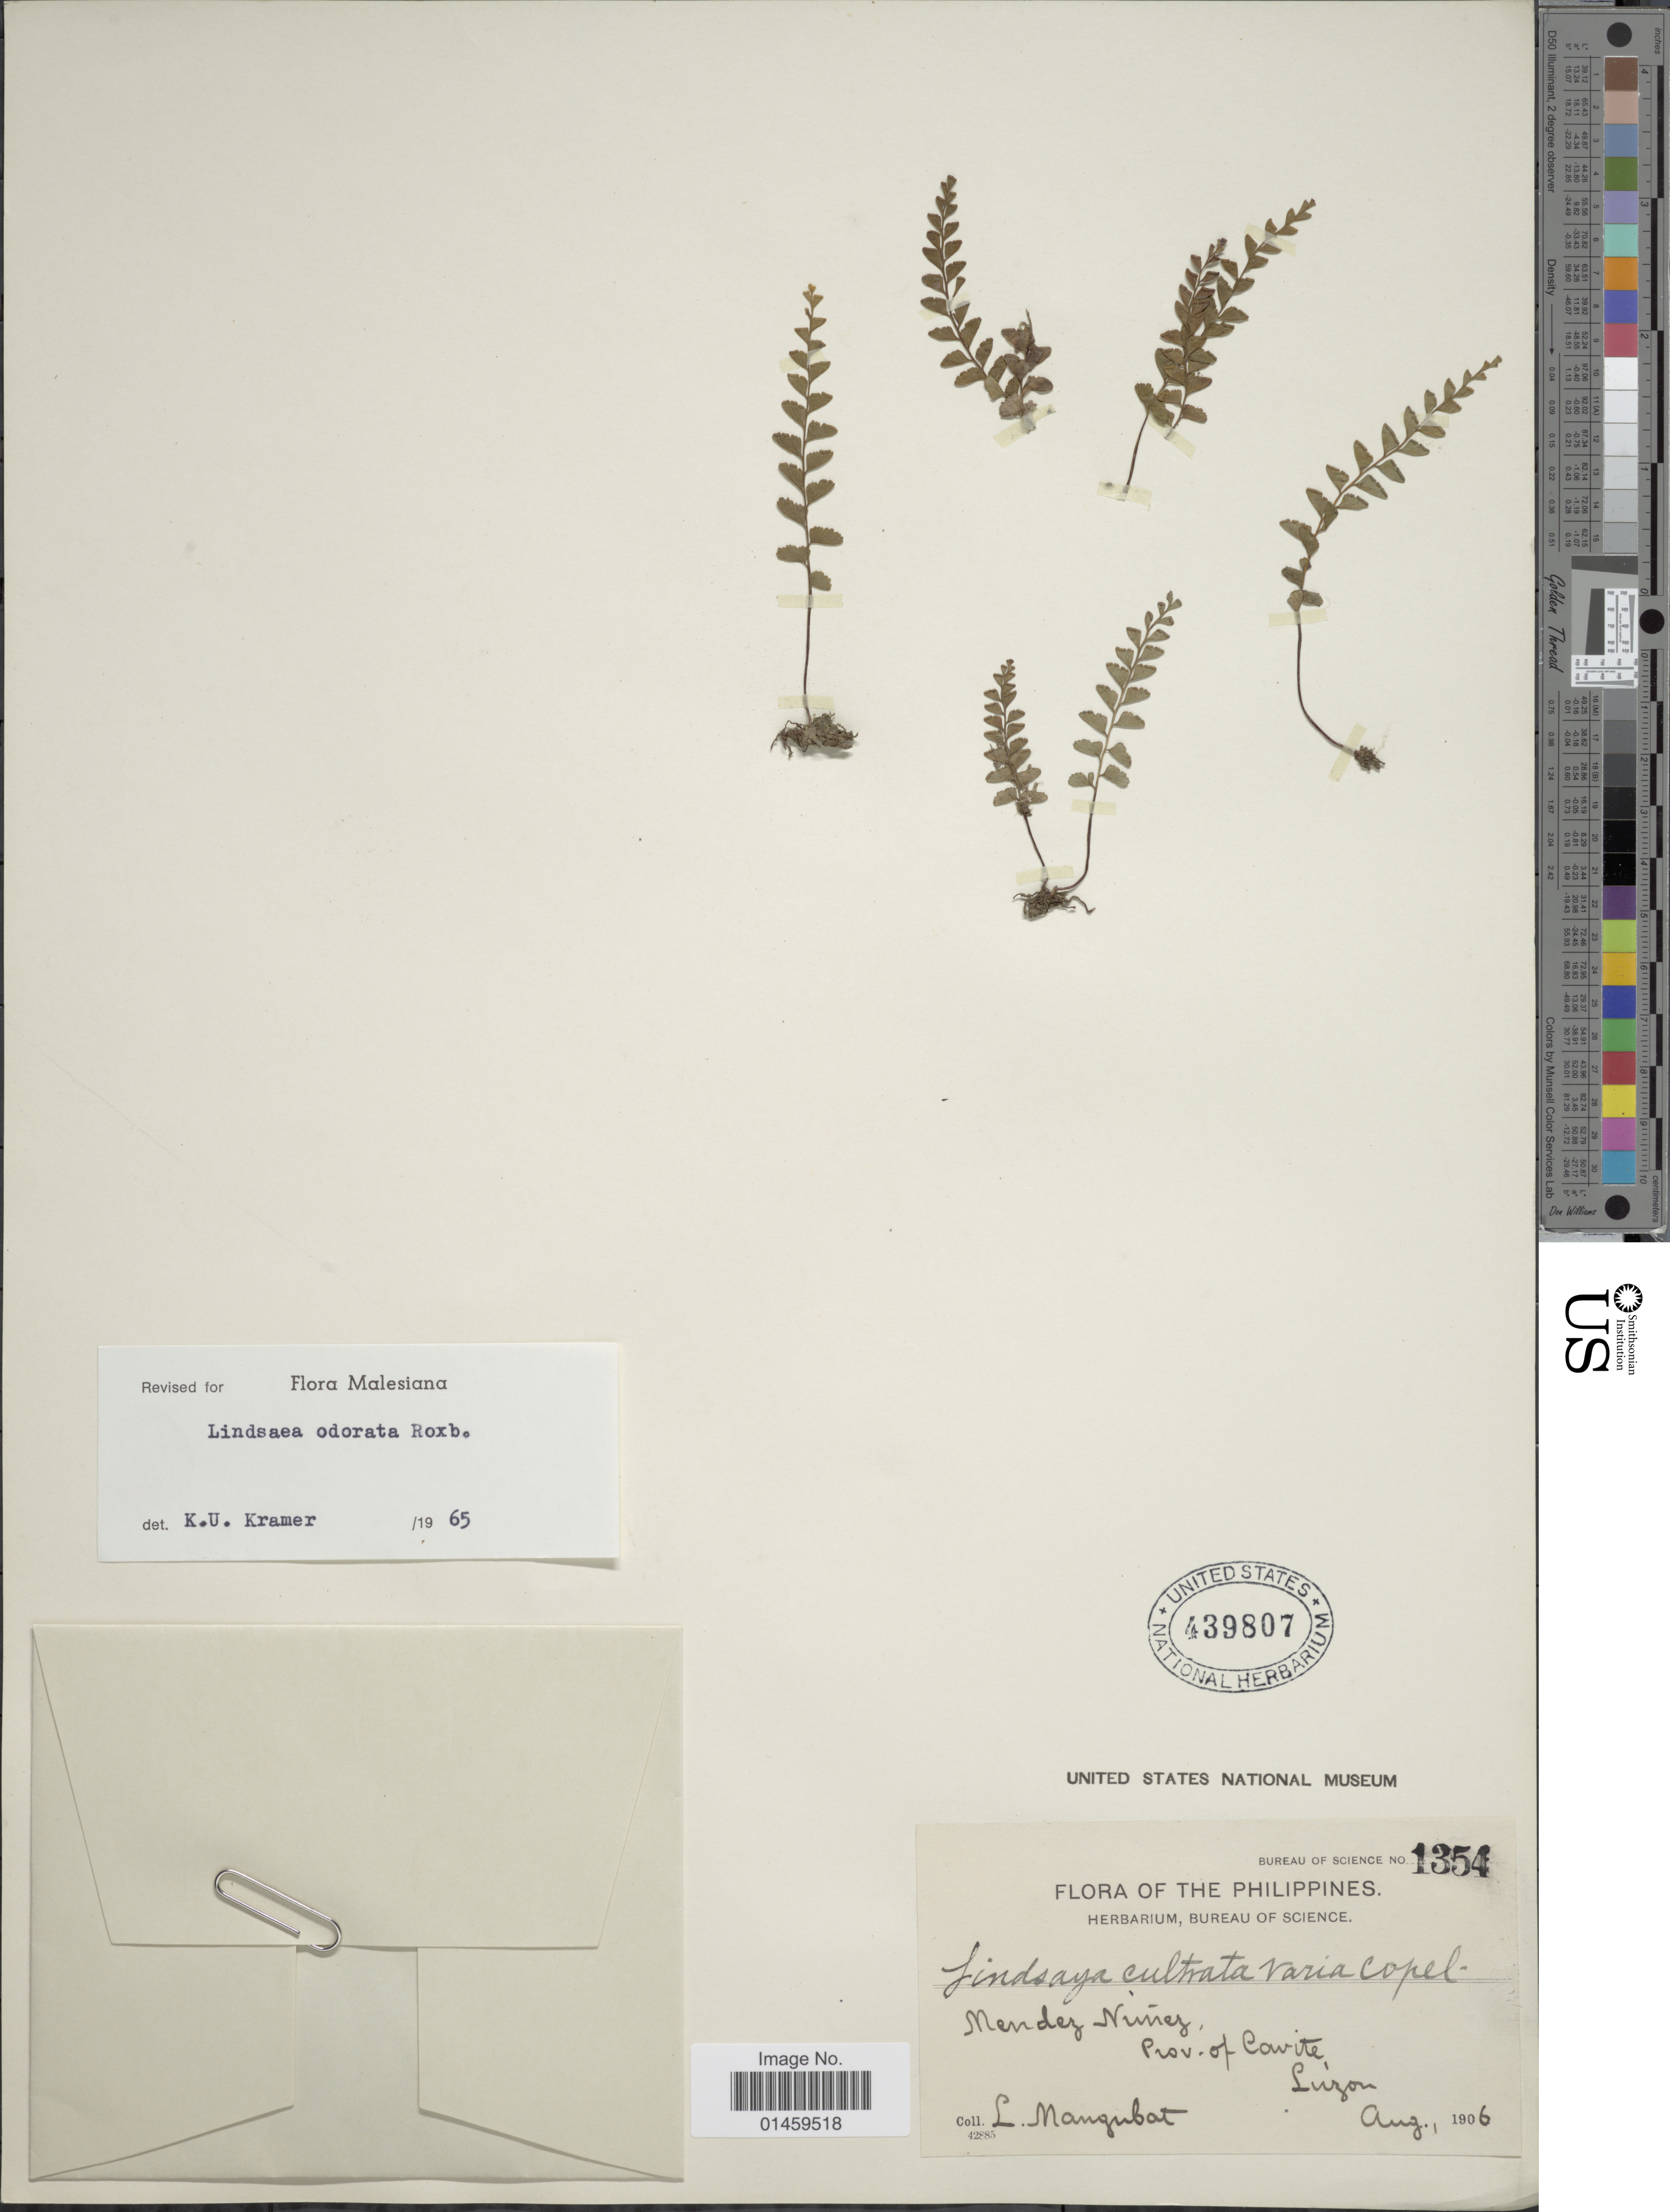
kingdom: Plantae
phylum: Tracheophyta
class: Polypodiopsida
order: Polypodiales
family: Lindsaeaceae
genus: Lindsaea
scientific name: Lindsaea odorata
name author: Roxb.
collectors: L. Mangubat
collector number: Bureau of Science 1354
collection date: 1906-08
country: Philippines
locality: Mendez Ninez, Prov. of Cavite, Luzon.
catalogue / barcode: US 439807